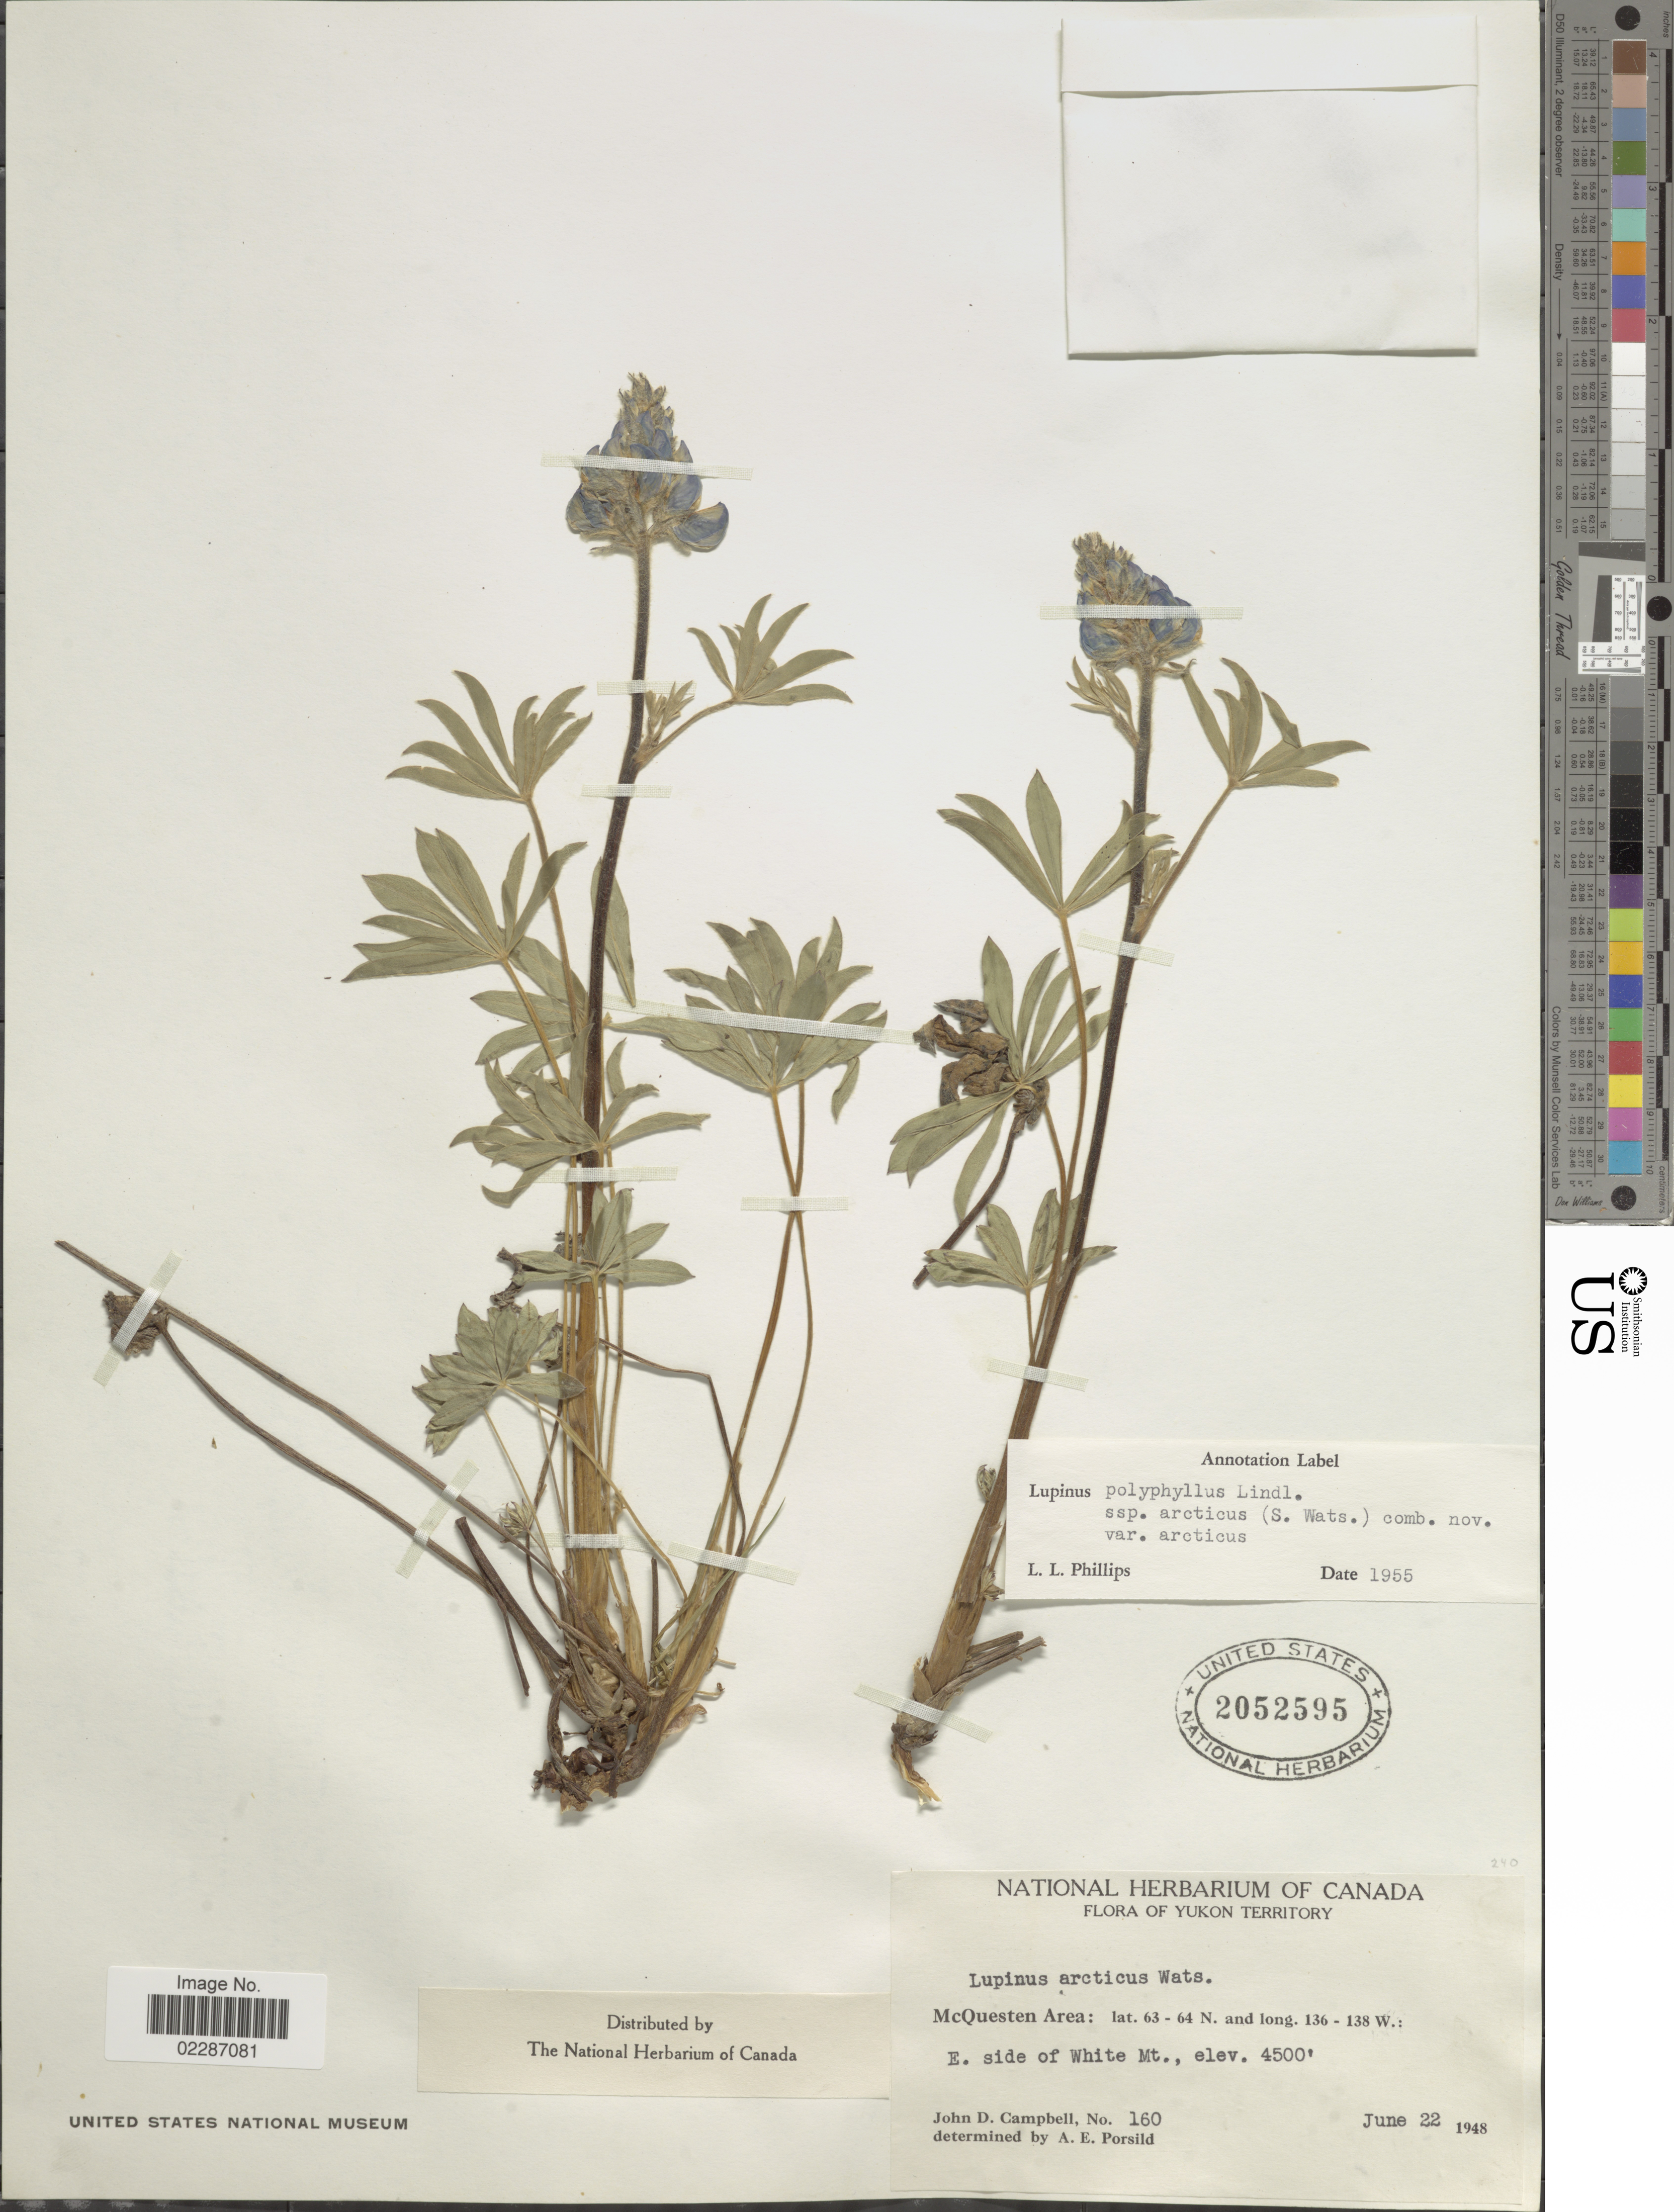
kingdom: Plantae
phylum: Tracheophyta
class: Magnoliopsida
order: Fabales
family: Fabaceae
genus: Lupinus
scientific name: Lupinus arcticus subsp. arcticus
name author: S. Watson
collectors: J. Campbell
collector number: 160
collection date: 1948-06-22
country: Canada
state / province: Yukon Territory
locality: McQuesten Area: E side of White Mt.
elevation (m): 1372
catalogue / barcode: US 2052595